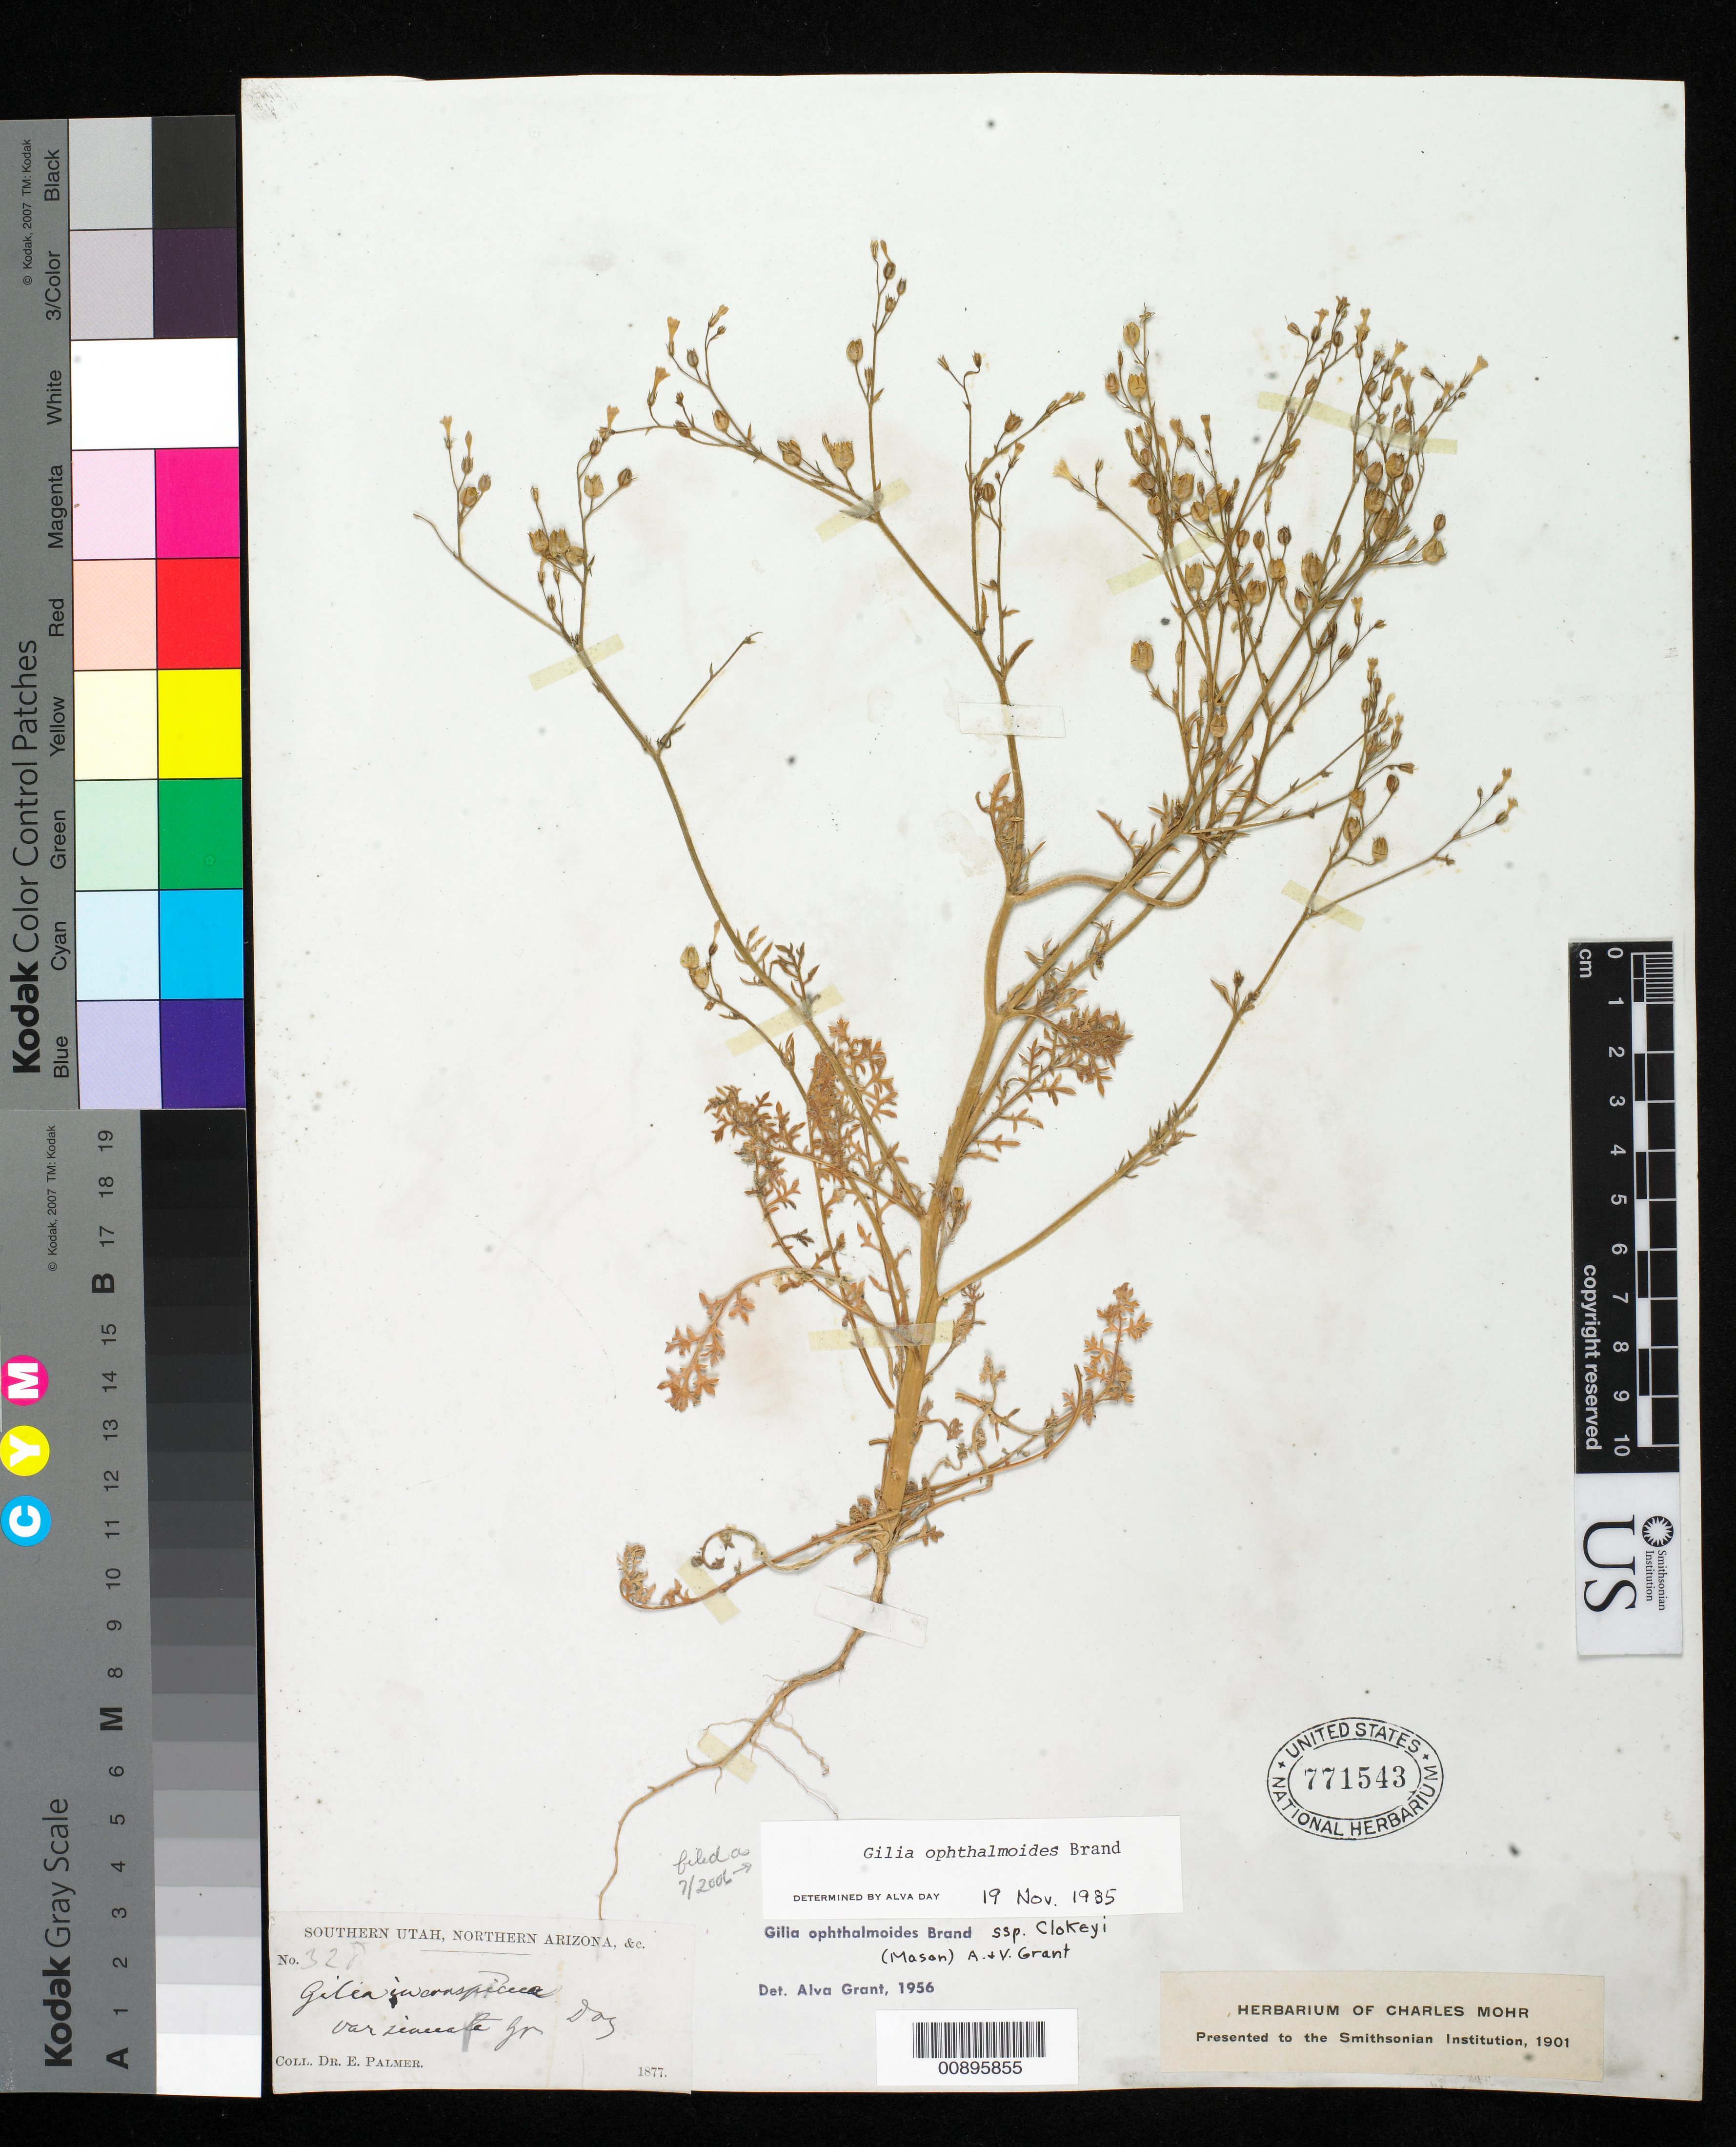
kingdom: Plantae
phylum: Tracheophyta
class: Magnoliopsida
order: Ericales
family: Polemoniaceae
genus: Gilia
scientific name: Gilia ophthalmoides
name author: Brand in Engl.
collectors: E. Palmer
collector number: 328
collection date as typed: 1877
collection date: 1877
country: United States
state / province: Arizona / Utah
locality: Southern Utah, Northern Arizona, & c.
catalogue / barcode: US 771543